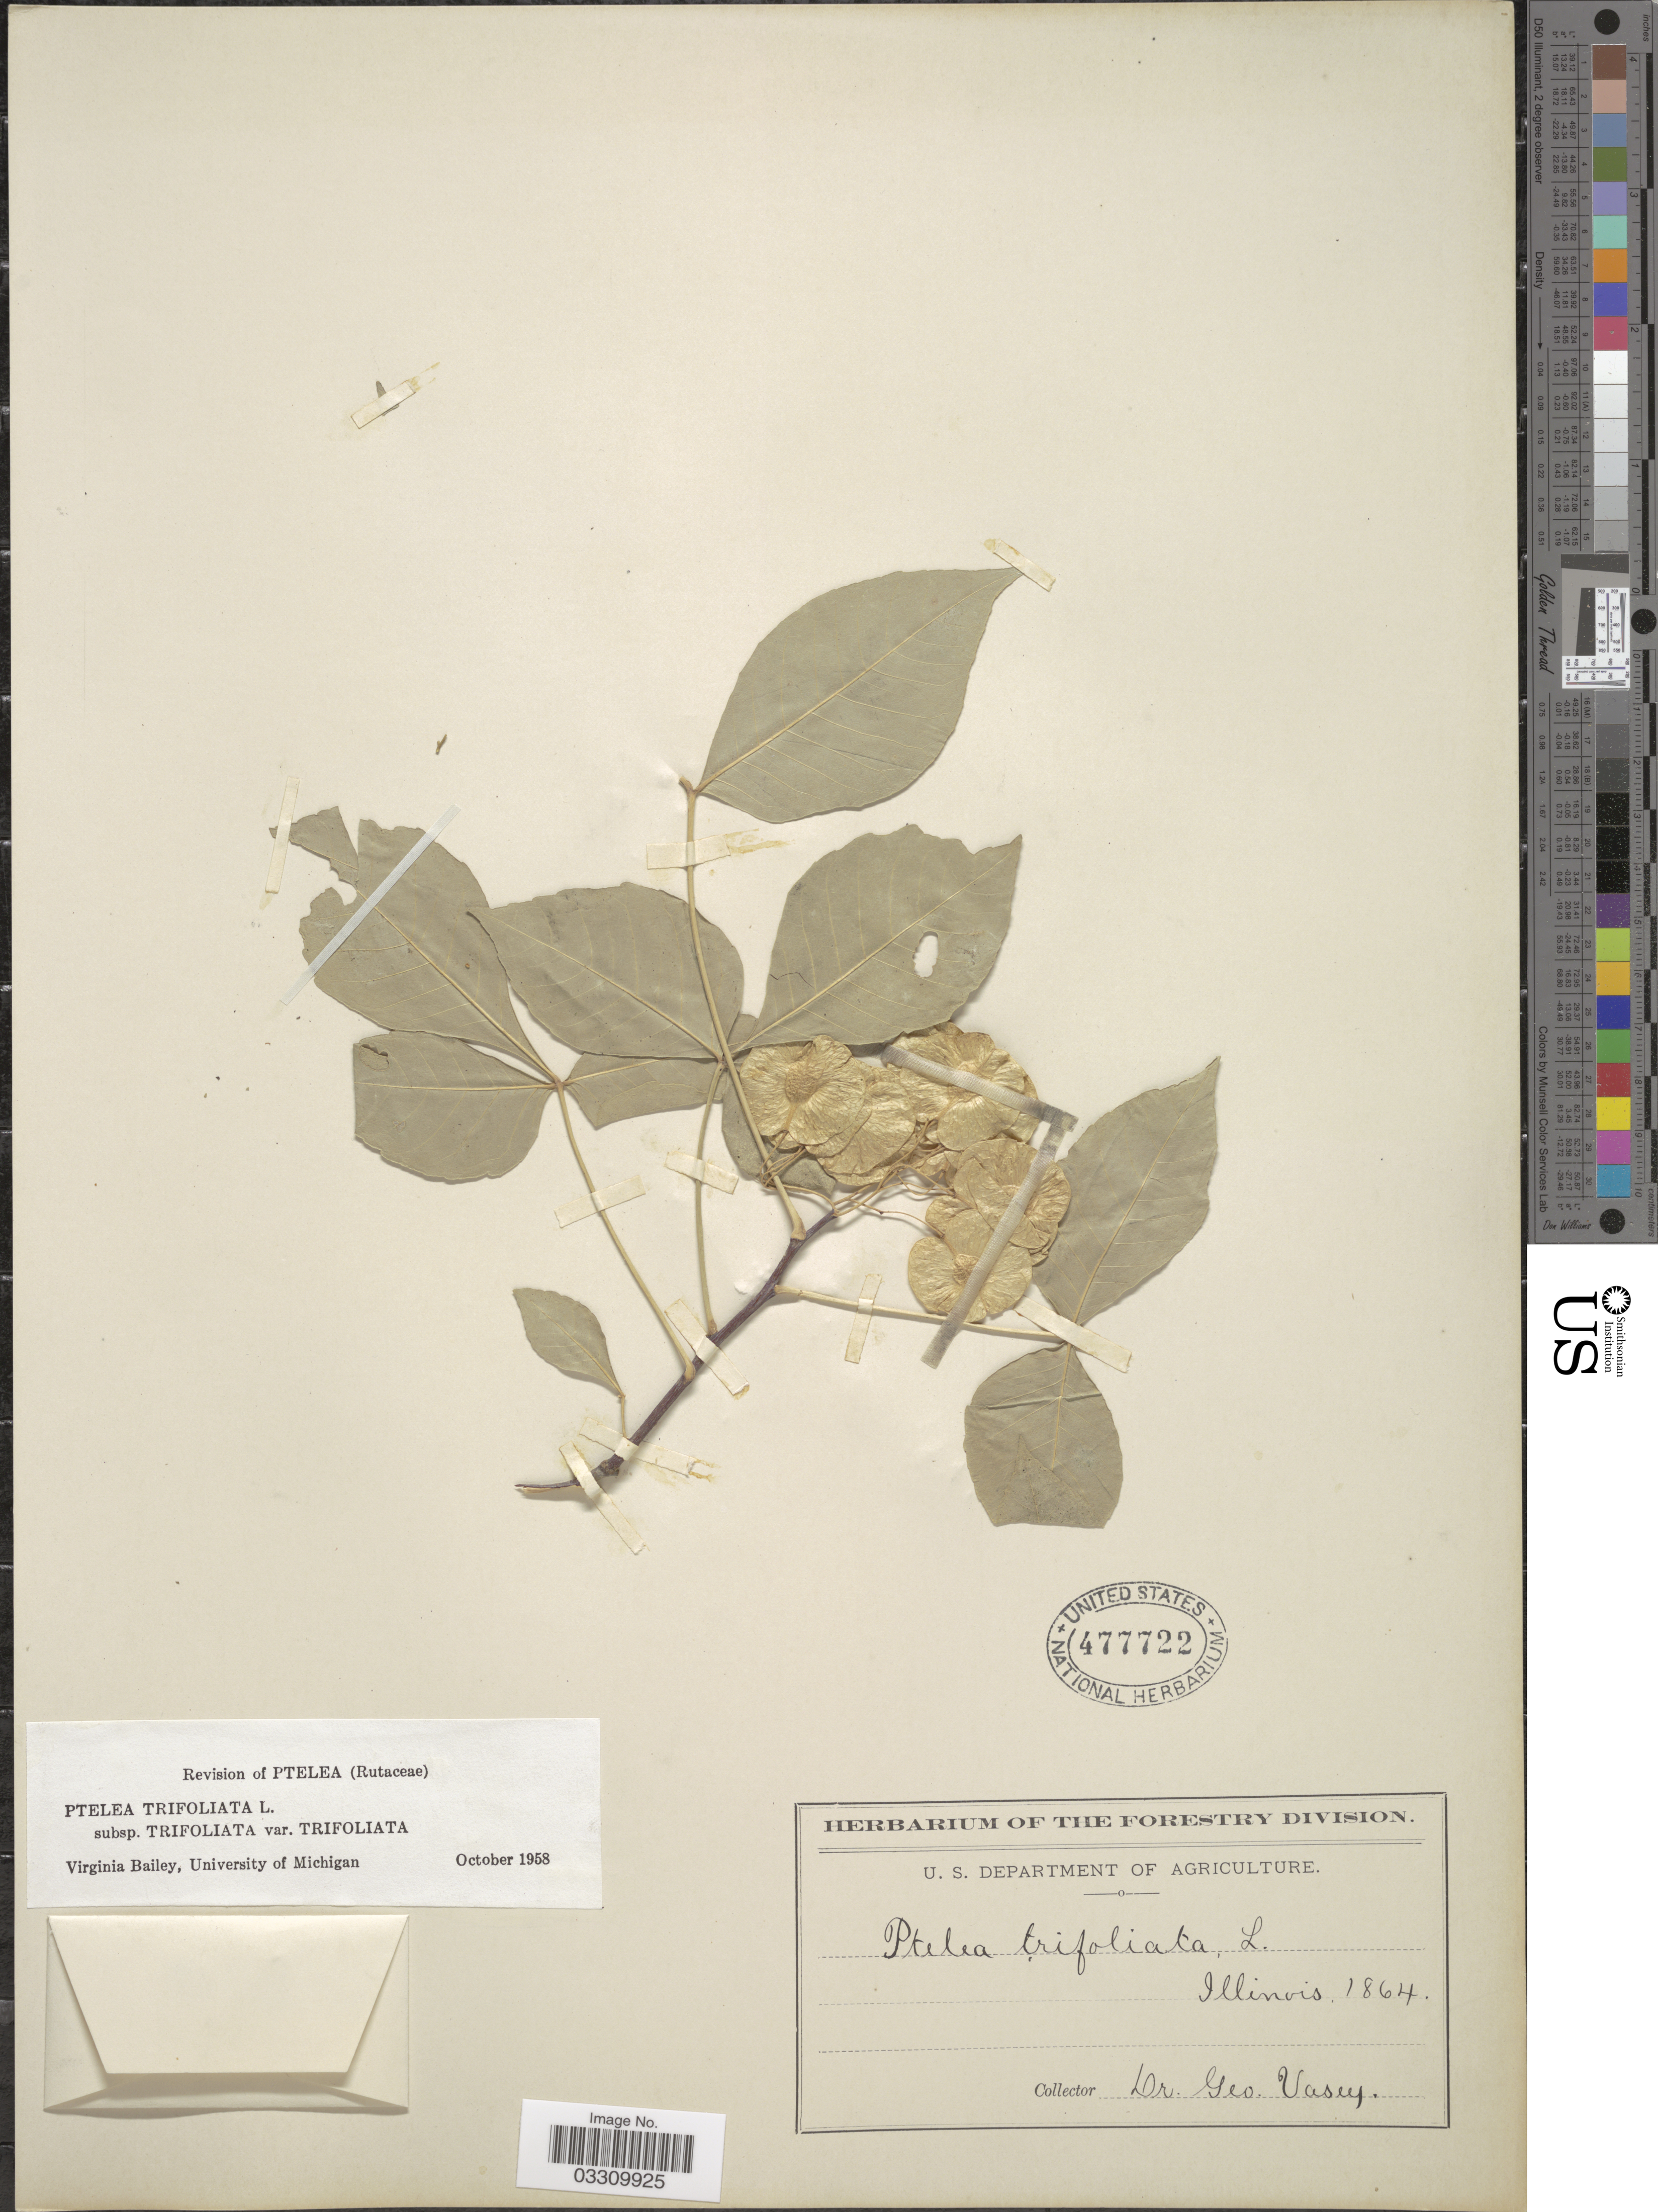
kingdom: Plantae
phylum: Tracheophyta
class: Magnoliopsida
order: Sapindales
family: Rutaceae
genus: Ptelea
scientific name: Ptelea trifoliata subsp. trifoliata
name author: L.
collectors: G. Vasey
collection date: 1864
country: United States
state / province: Illinois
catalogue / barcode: US 477722